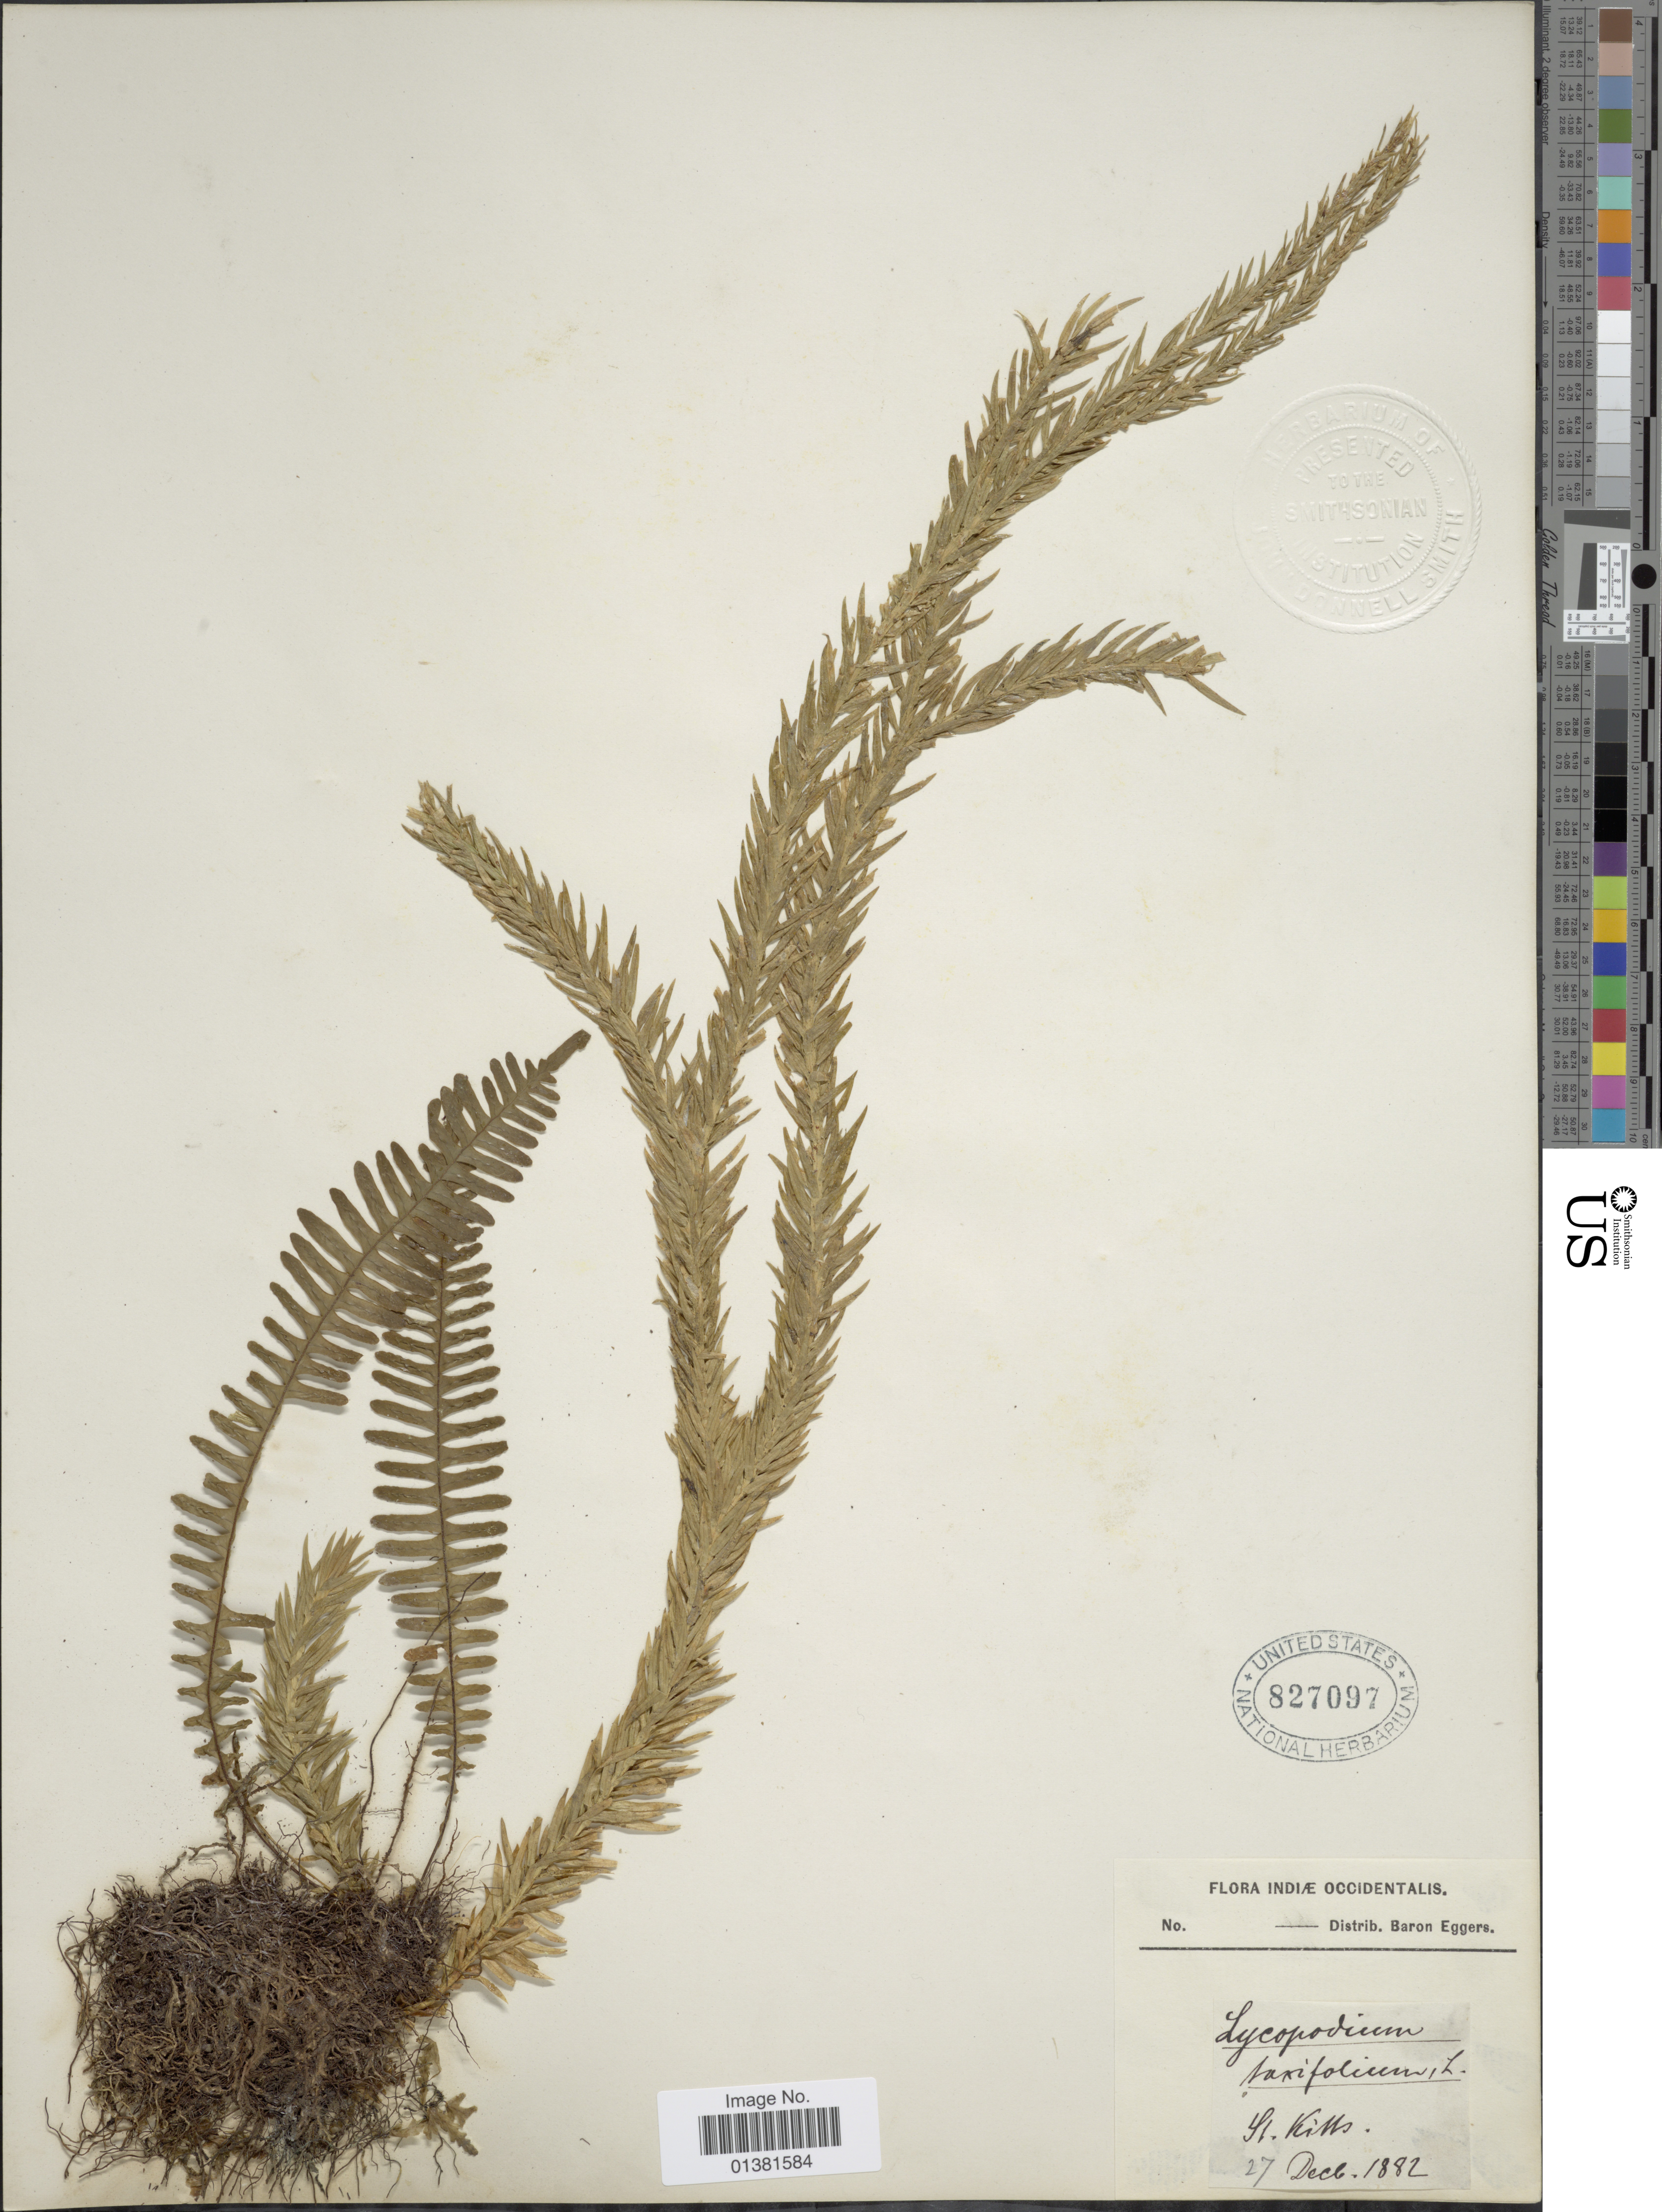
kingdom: Plantae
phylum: Tracheophyta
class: Lycopodiopsida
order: Lycopodiales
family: Lycopodiaceae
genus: Phlegmariurus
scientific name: Phlegmariurus taxifolius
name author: (Sw.) Á. Löve & D. Löve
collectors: H. F. A. von Eggers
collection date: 1882-12-27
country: St. Christopher-Nevis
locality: Indiæ Occidentalis, St. Kitts [interpreted]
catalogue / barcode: US 827097